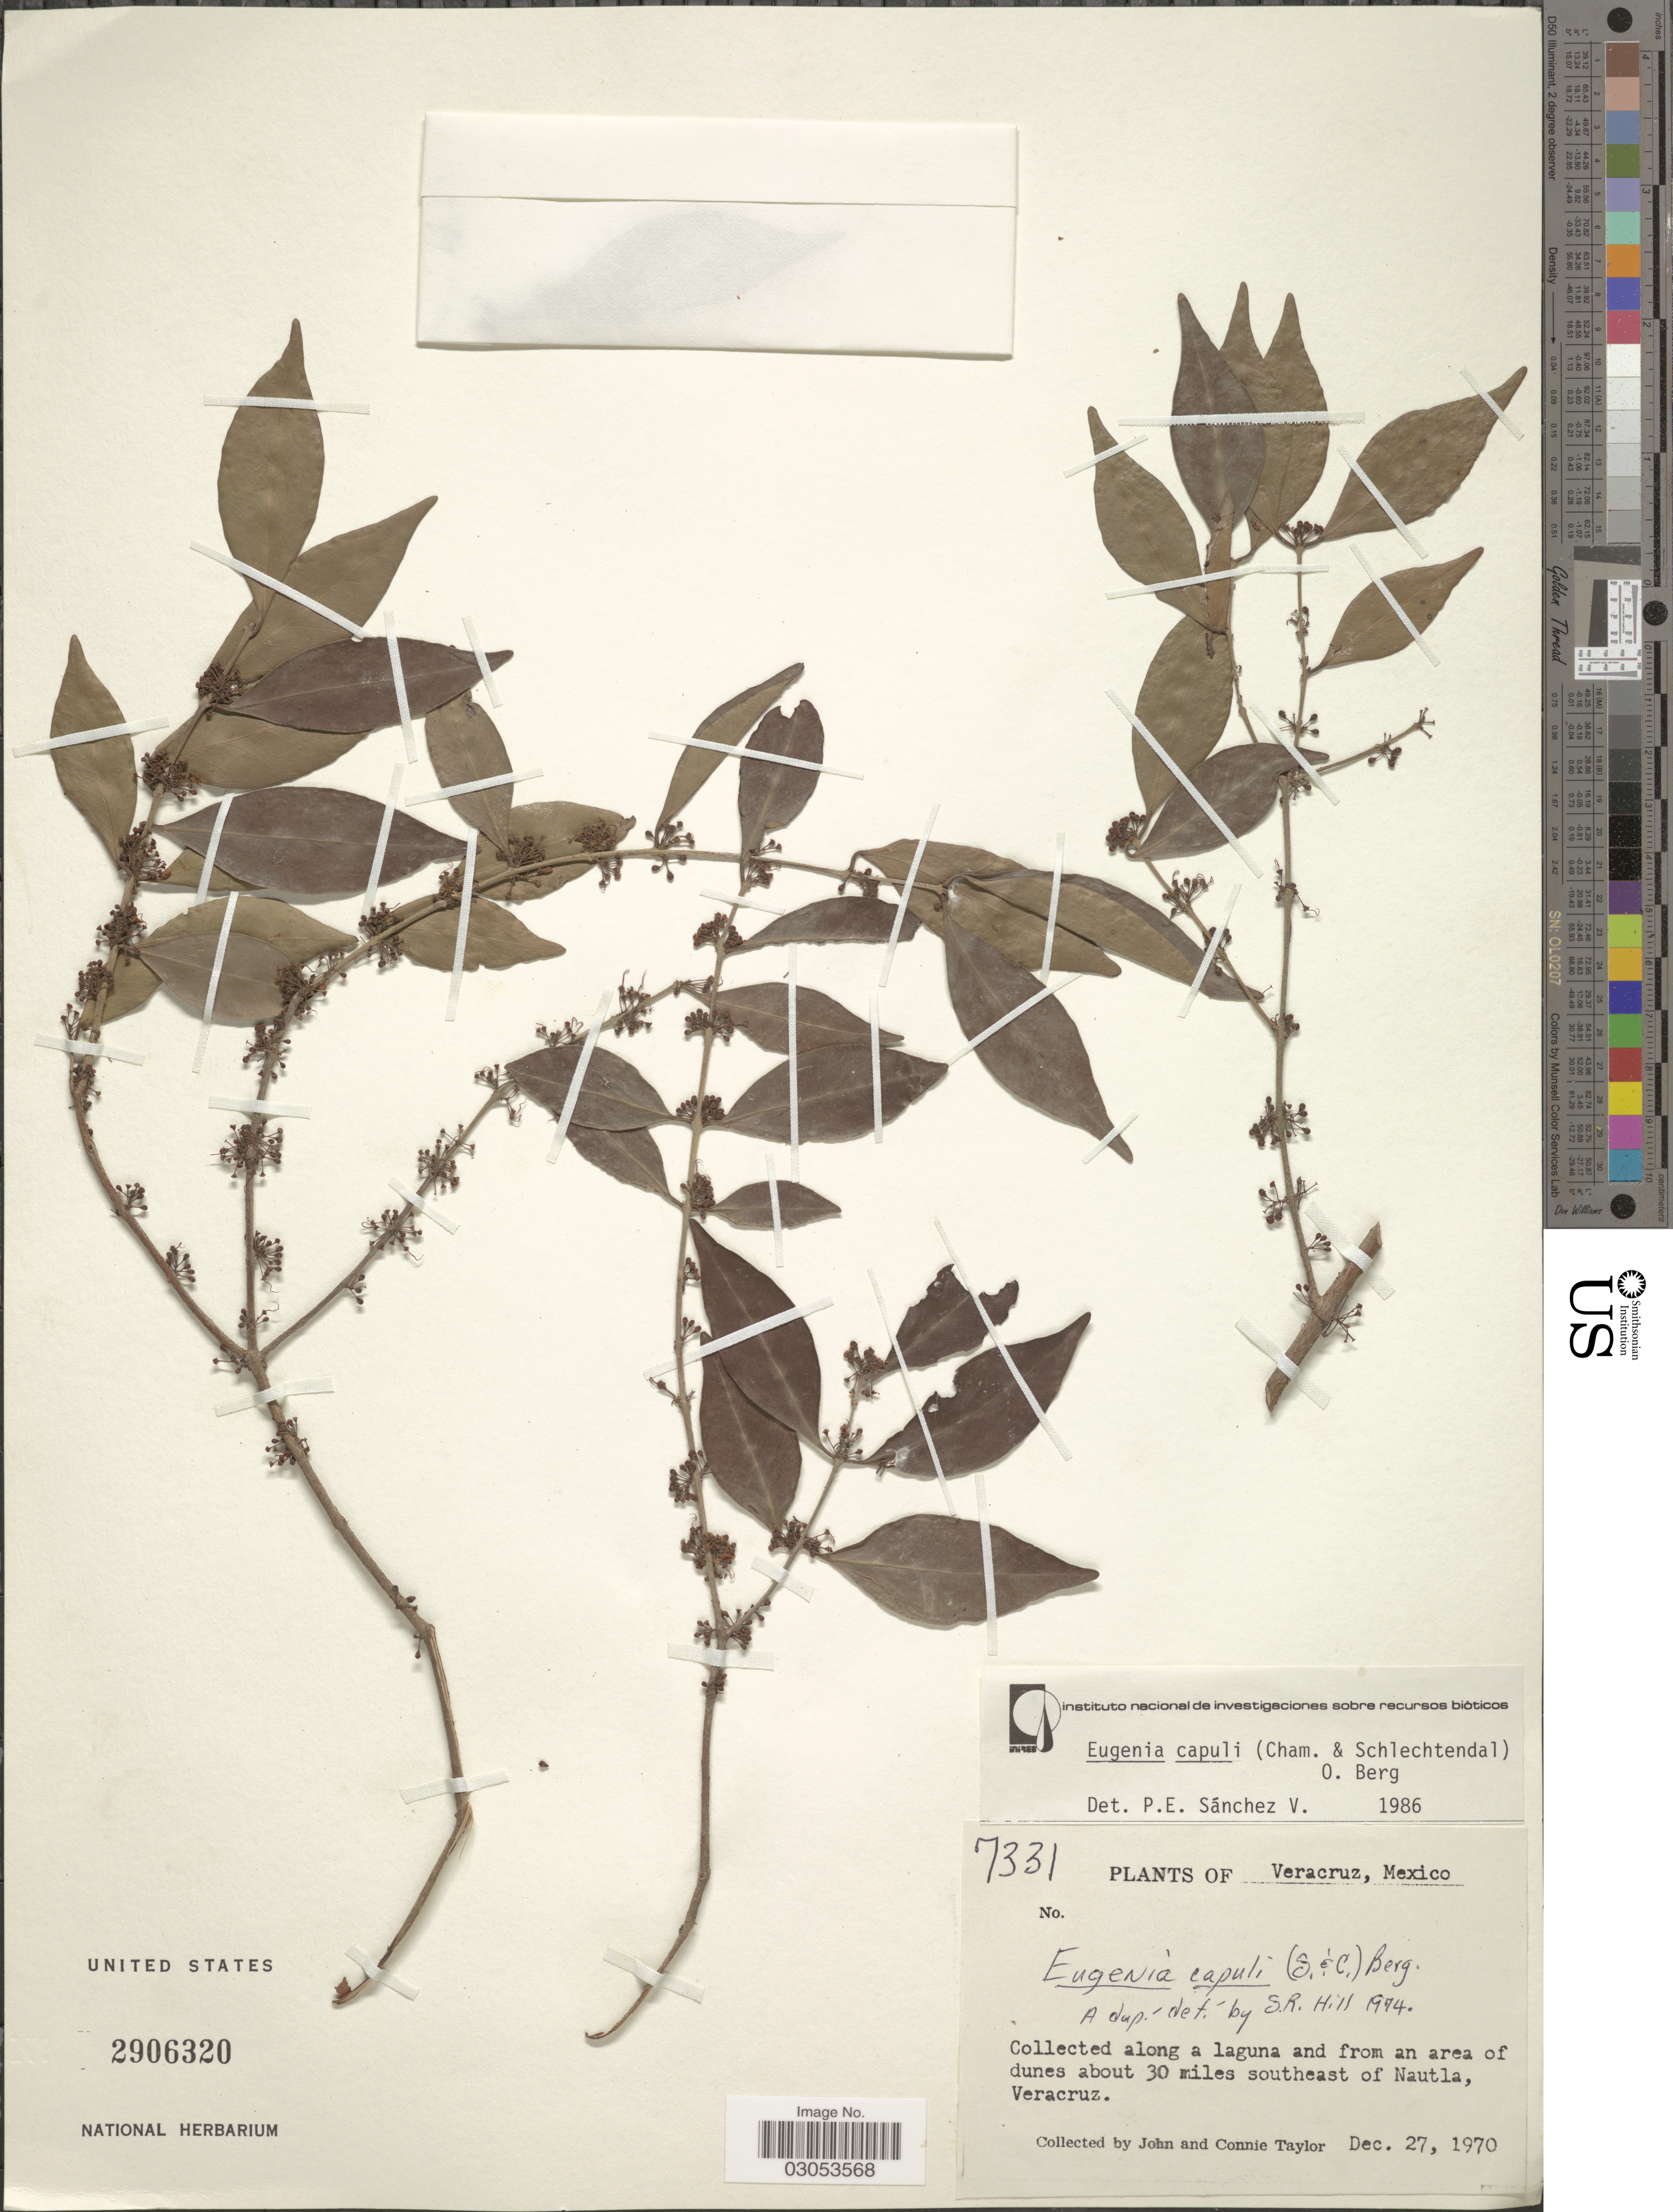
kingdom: Plantae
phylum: Tracheophyta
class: Magnoliopsida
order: Myrtales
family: Myrtaceae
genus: Eugenia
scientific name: Eugenia capuli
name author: (Schltdl. & Cham.) Hook. & Arn.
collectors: J. Taylor & C. Taylor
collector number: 7331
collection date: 1970-12-27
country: Mexico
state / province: Veracruz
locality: Collected along a laguna and from an area of dunes about 30 miles southeast of Nautla, Veracruz.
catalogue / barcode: US 2906320